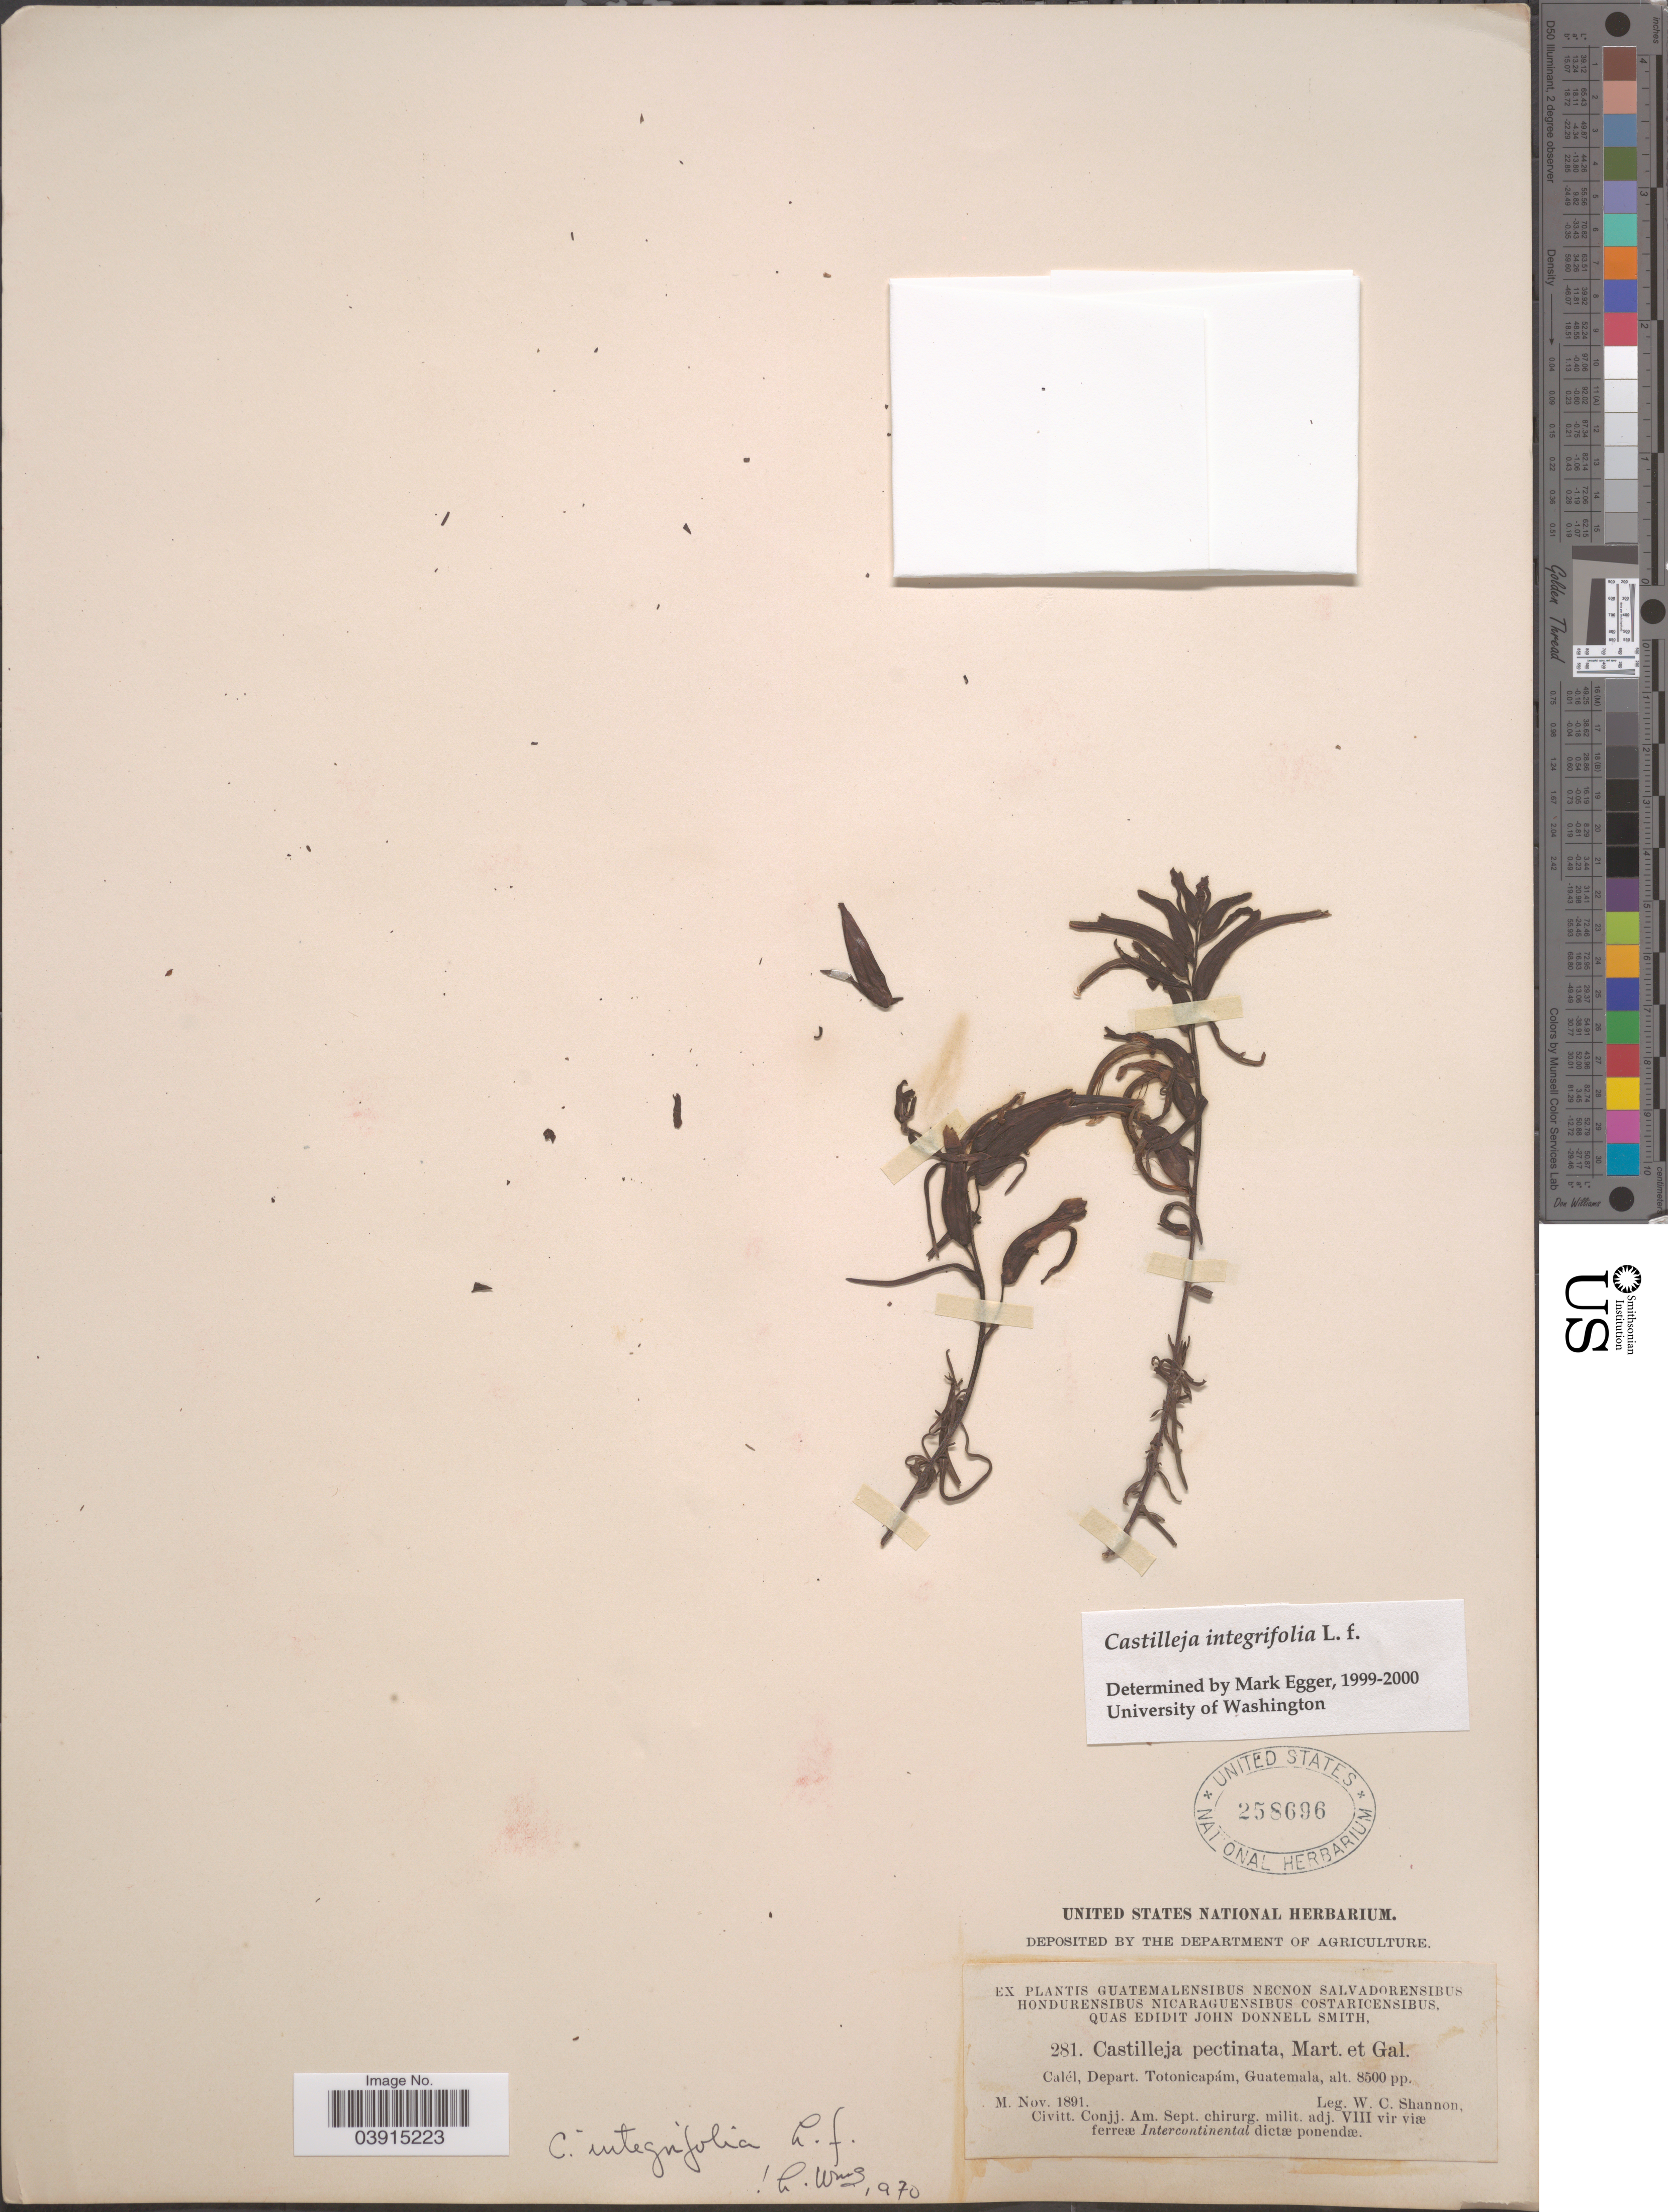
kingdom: Plantae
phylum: Tracheophyta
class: Magnoliopsida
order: Lamiales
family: Orobanchaceae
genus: Castilleja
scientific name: Castilleja integrifolia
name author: L. f.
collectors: W. C. Shannon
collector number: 281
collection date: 1891-11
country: Guatemala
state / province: Totonicapan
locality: Calél, Depart. Totonicapám.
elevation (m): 2591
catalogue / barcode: US 258696